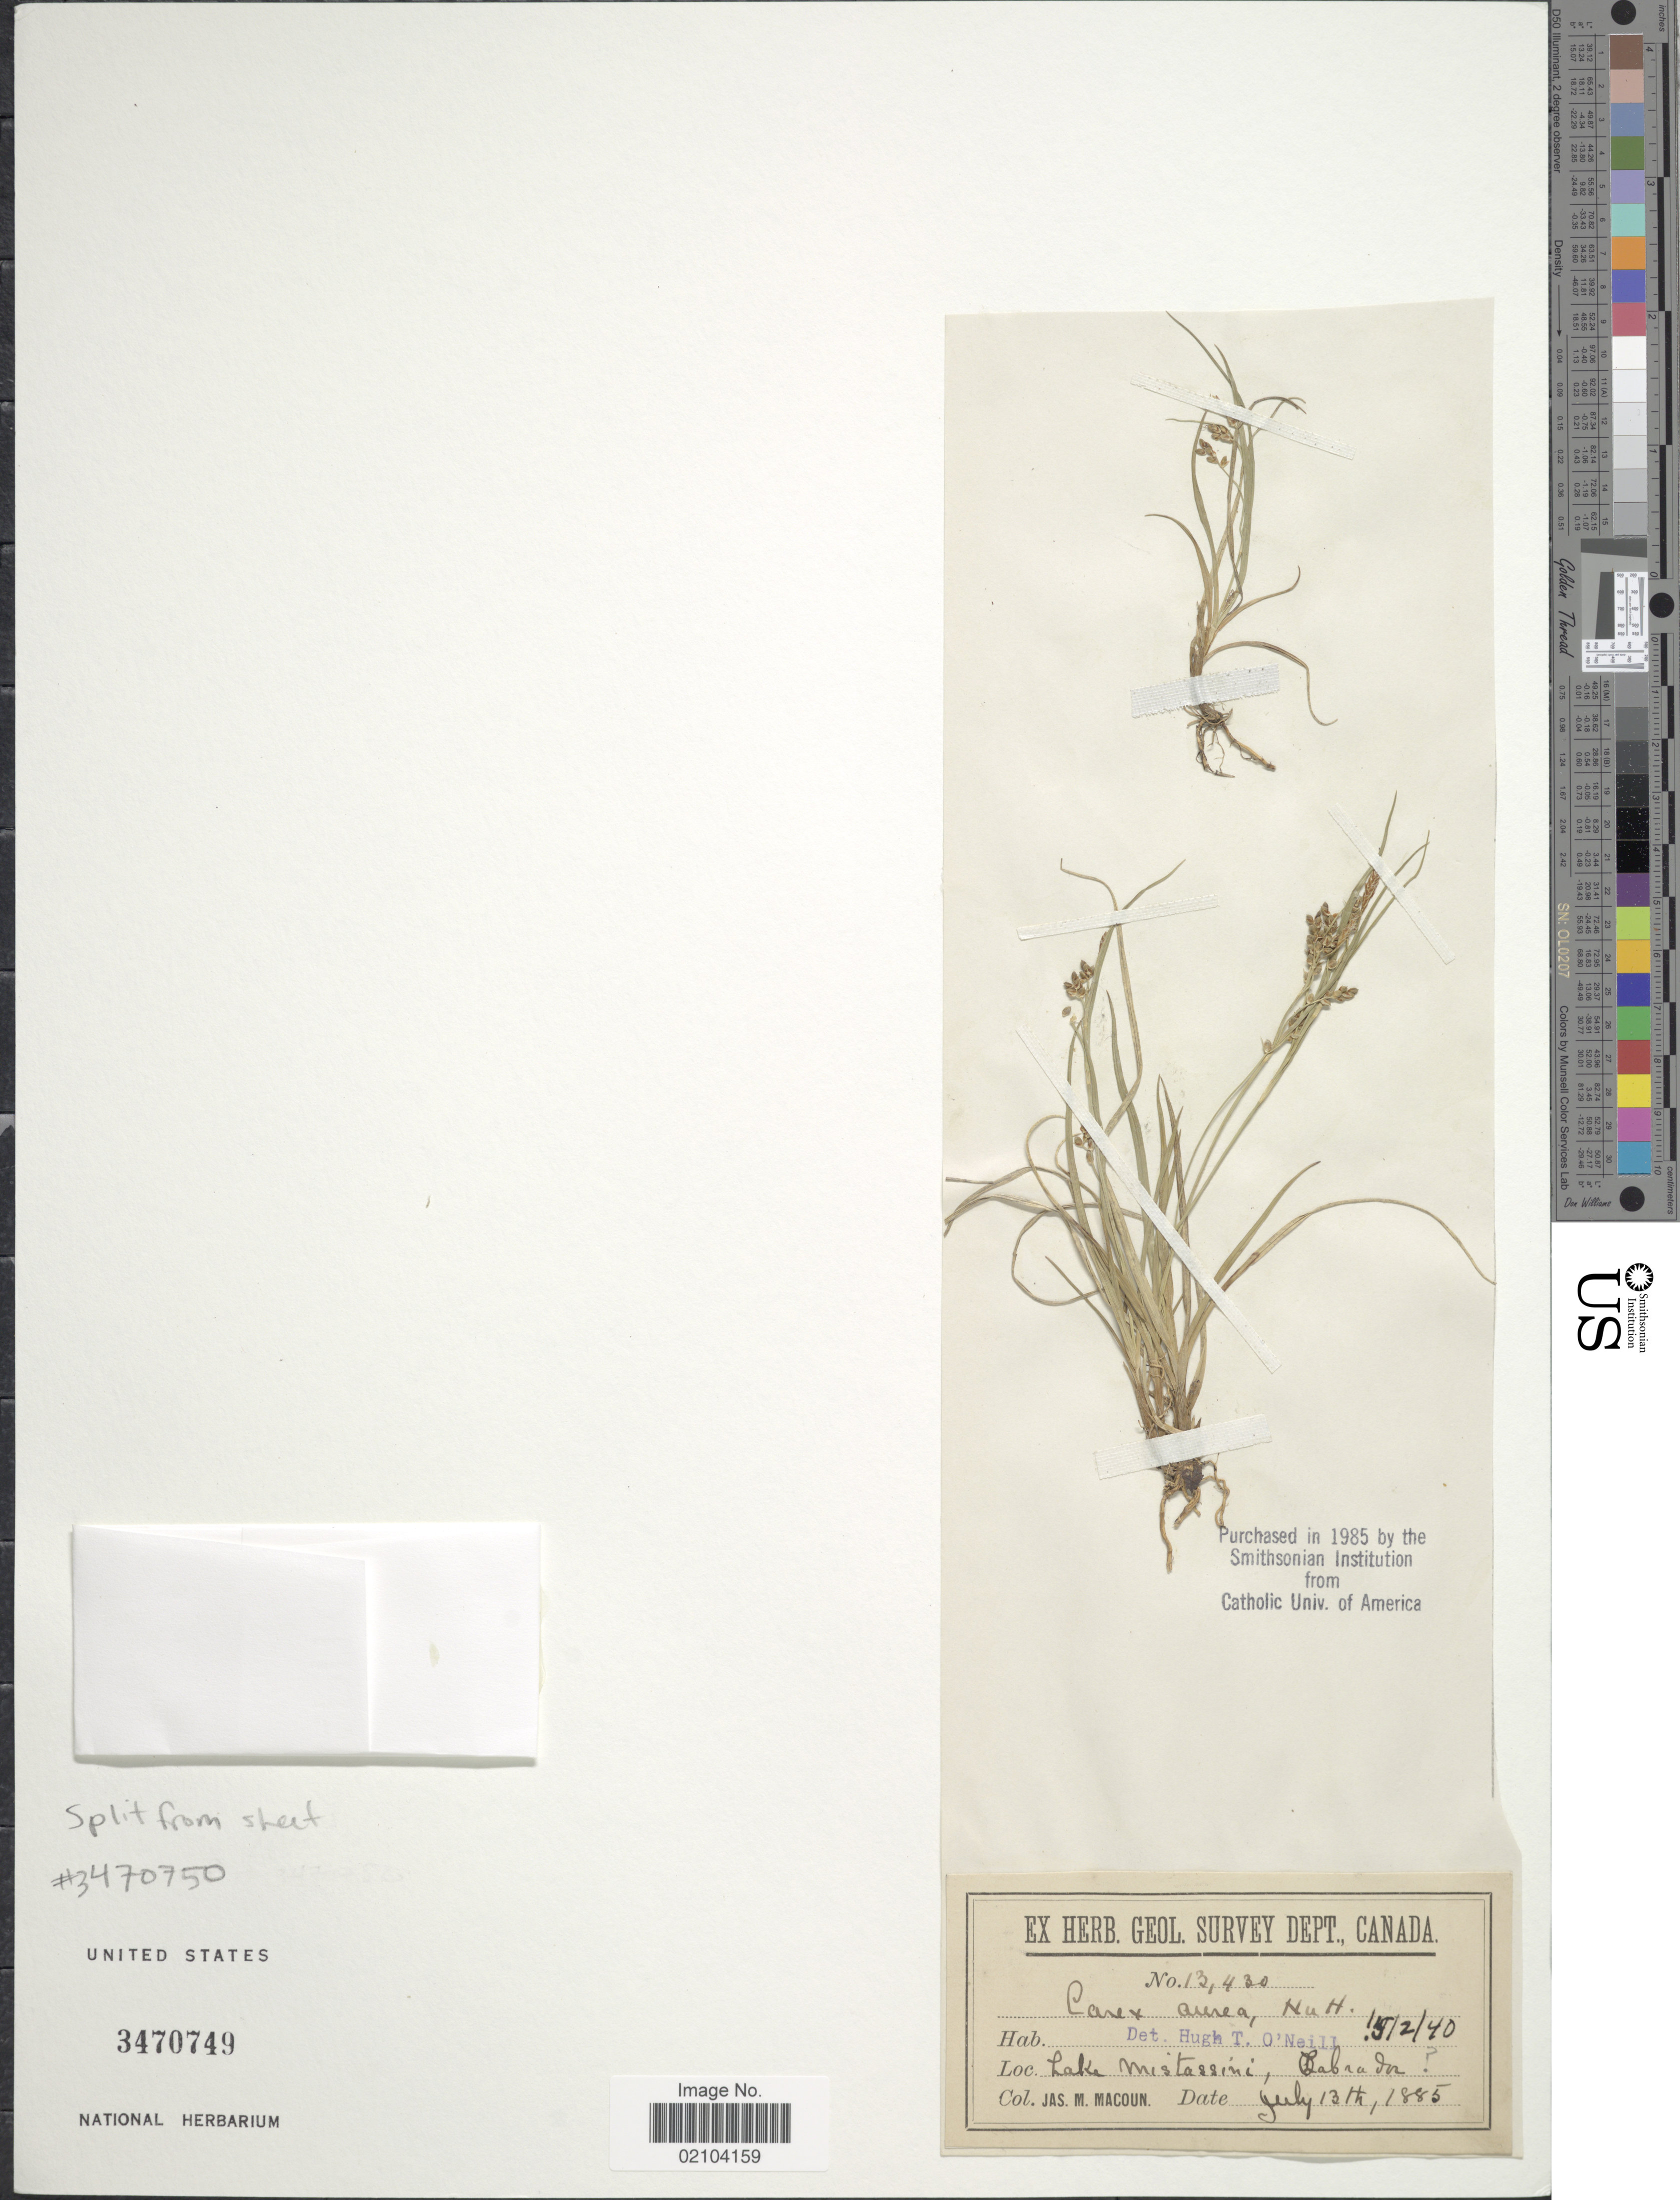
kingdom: Plantae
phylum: Tracheophyta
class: Liliopsida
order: Poales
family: Cyperaceae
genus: Carex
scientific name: Carex aurea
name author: Nutt.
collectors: J. M. Macoun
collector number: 13430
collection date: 1885-07-13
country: Canada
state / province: Newfoundland and Labrador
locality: Lake Mistassini, Labrador [unsure placement]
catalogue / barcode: US 34704749